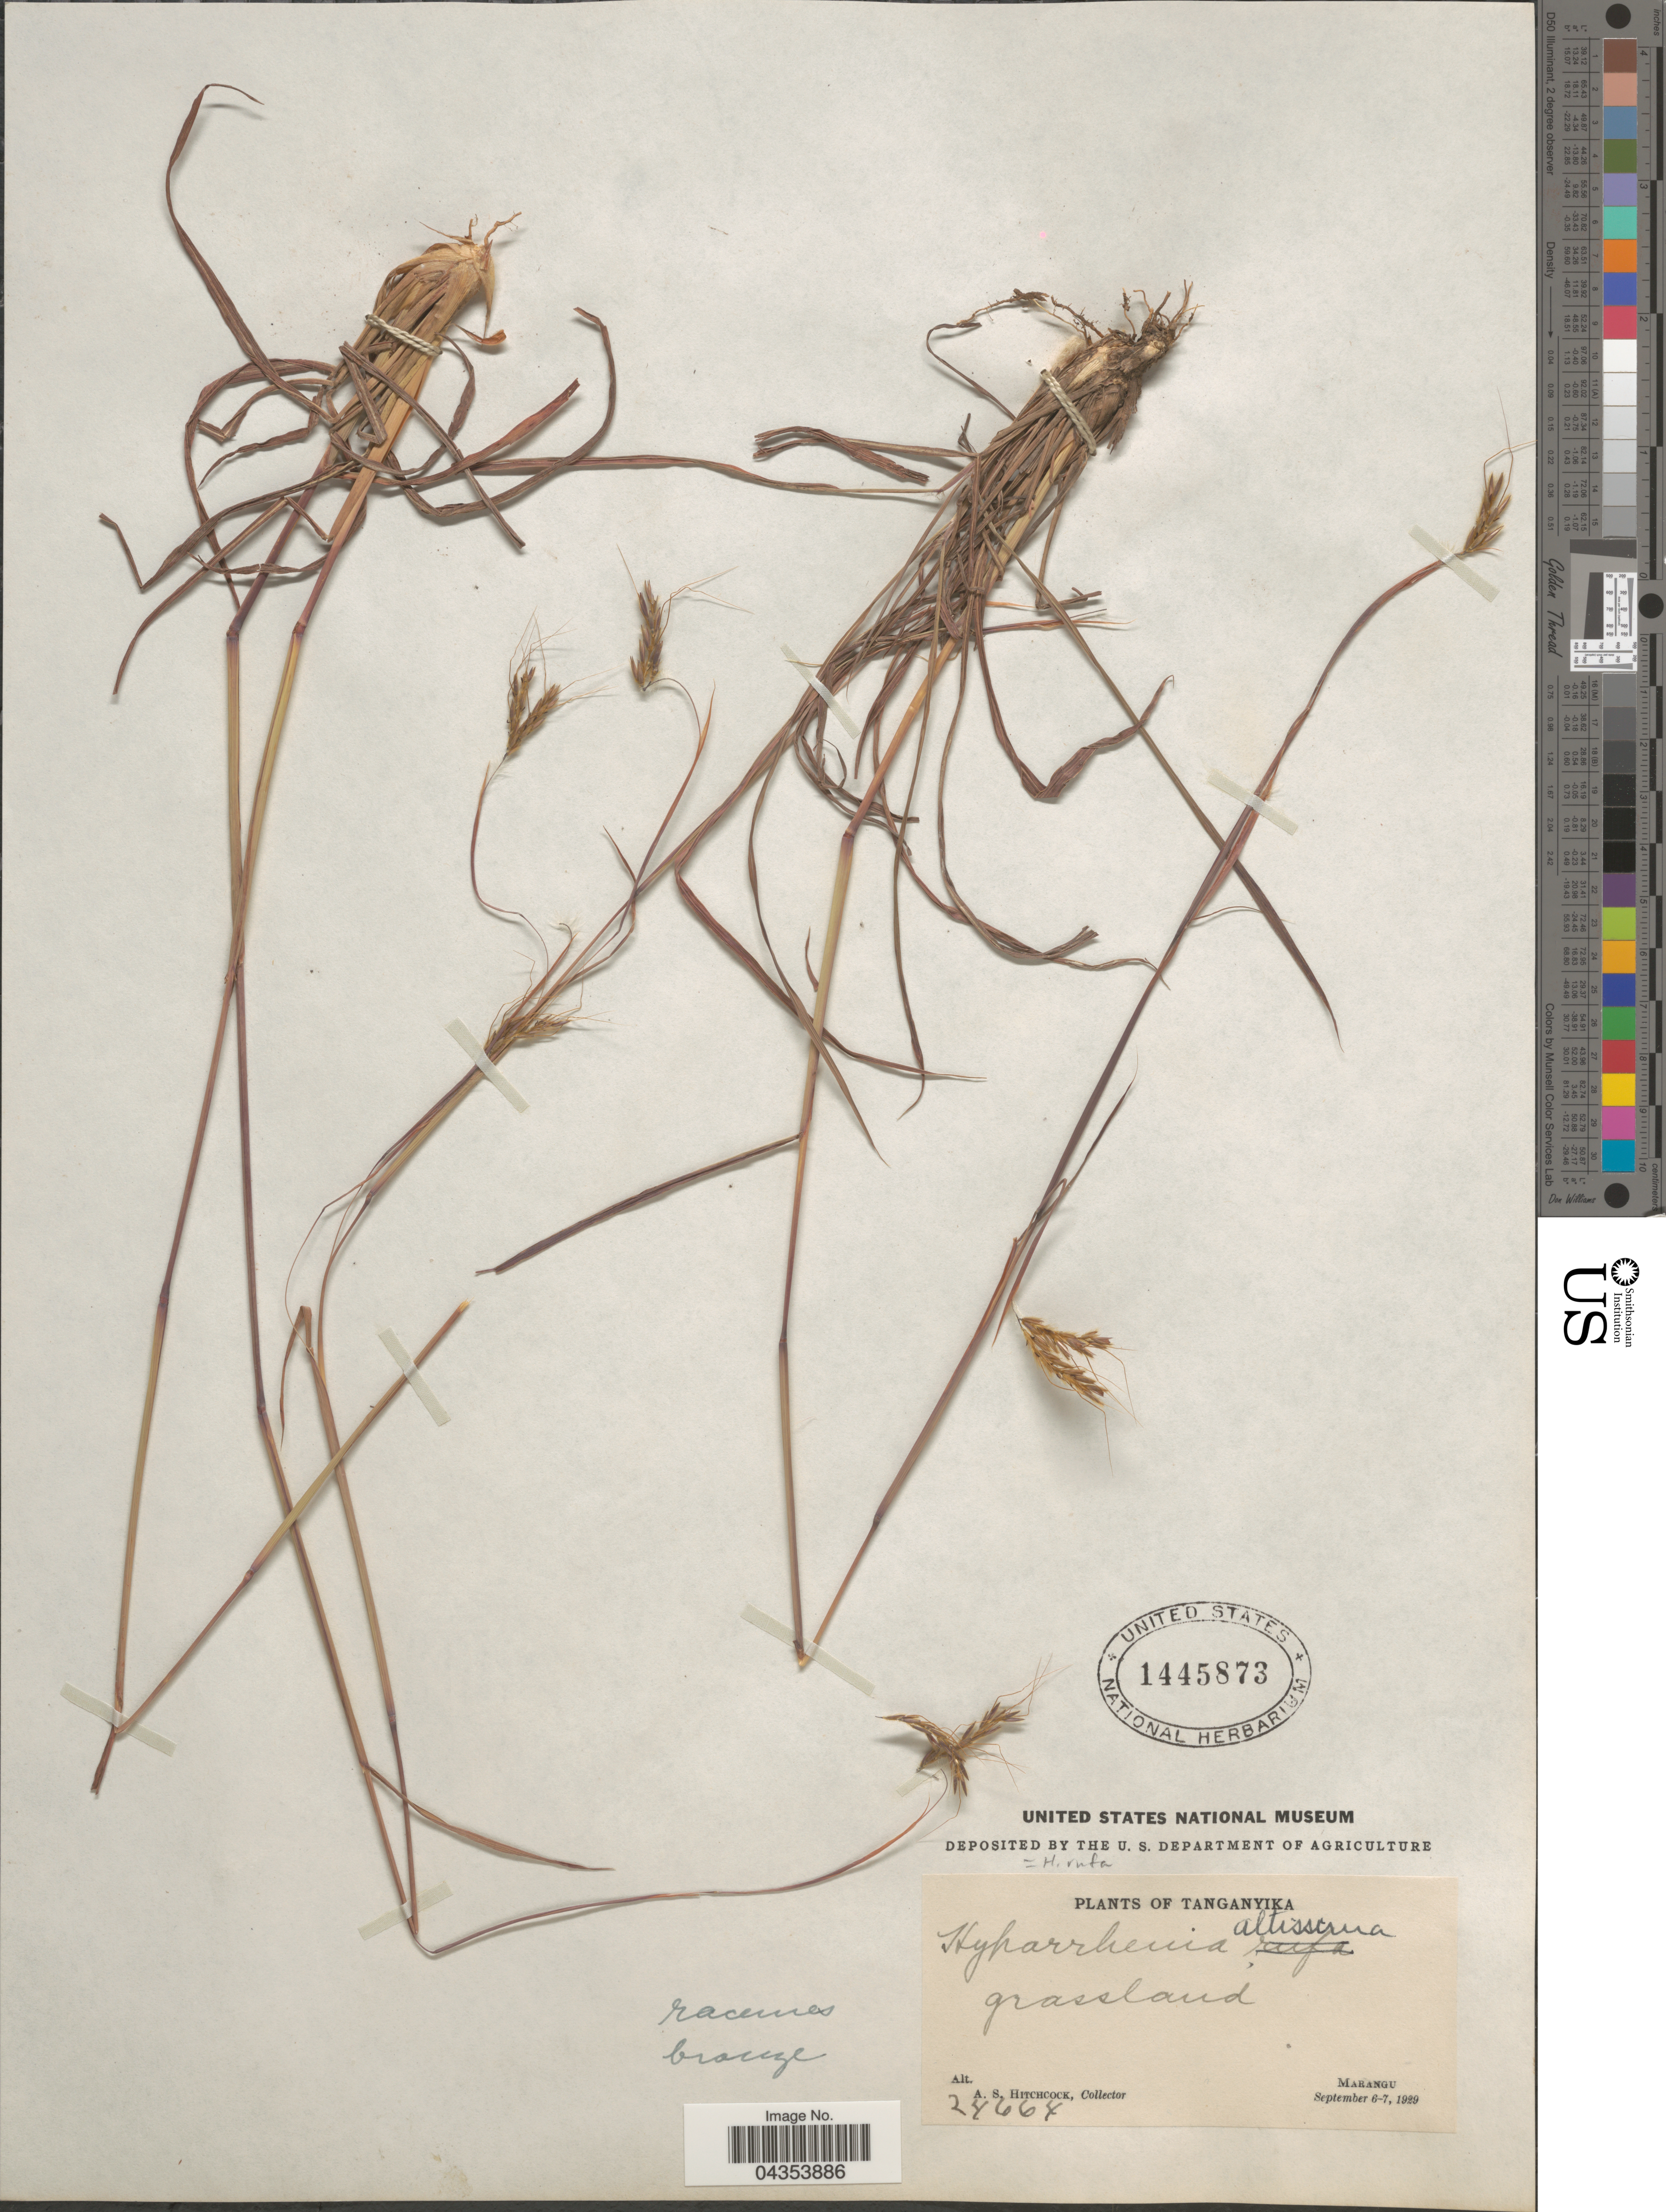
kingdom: Plantae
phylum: Tracheophyta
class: Liliopsida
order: Poales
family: Poaceae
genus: Hyparrhenia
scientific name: Hyparrhenia rufa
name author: (Nees) Stapf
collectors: A. S. Hitchcock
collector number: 24664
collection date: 1929-09-06/1929-09-07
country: Tanzania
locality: Tanganyika. Grassland. Marangu.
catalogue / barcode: US 1445873